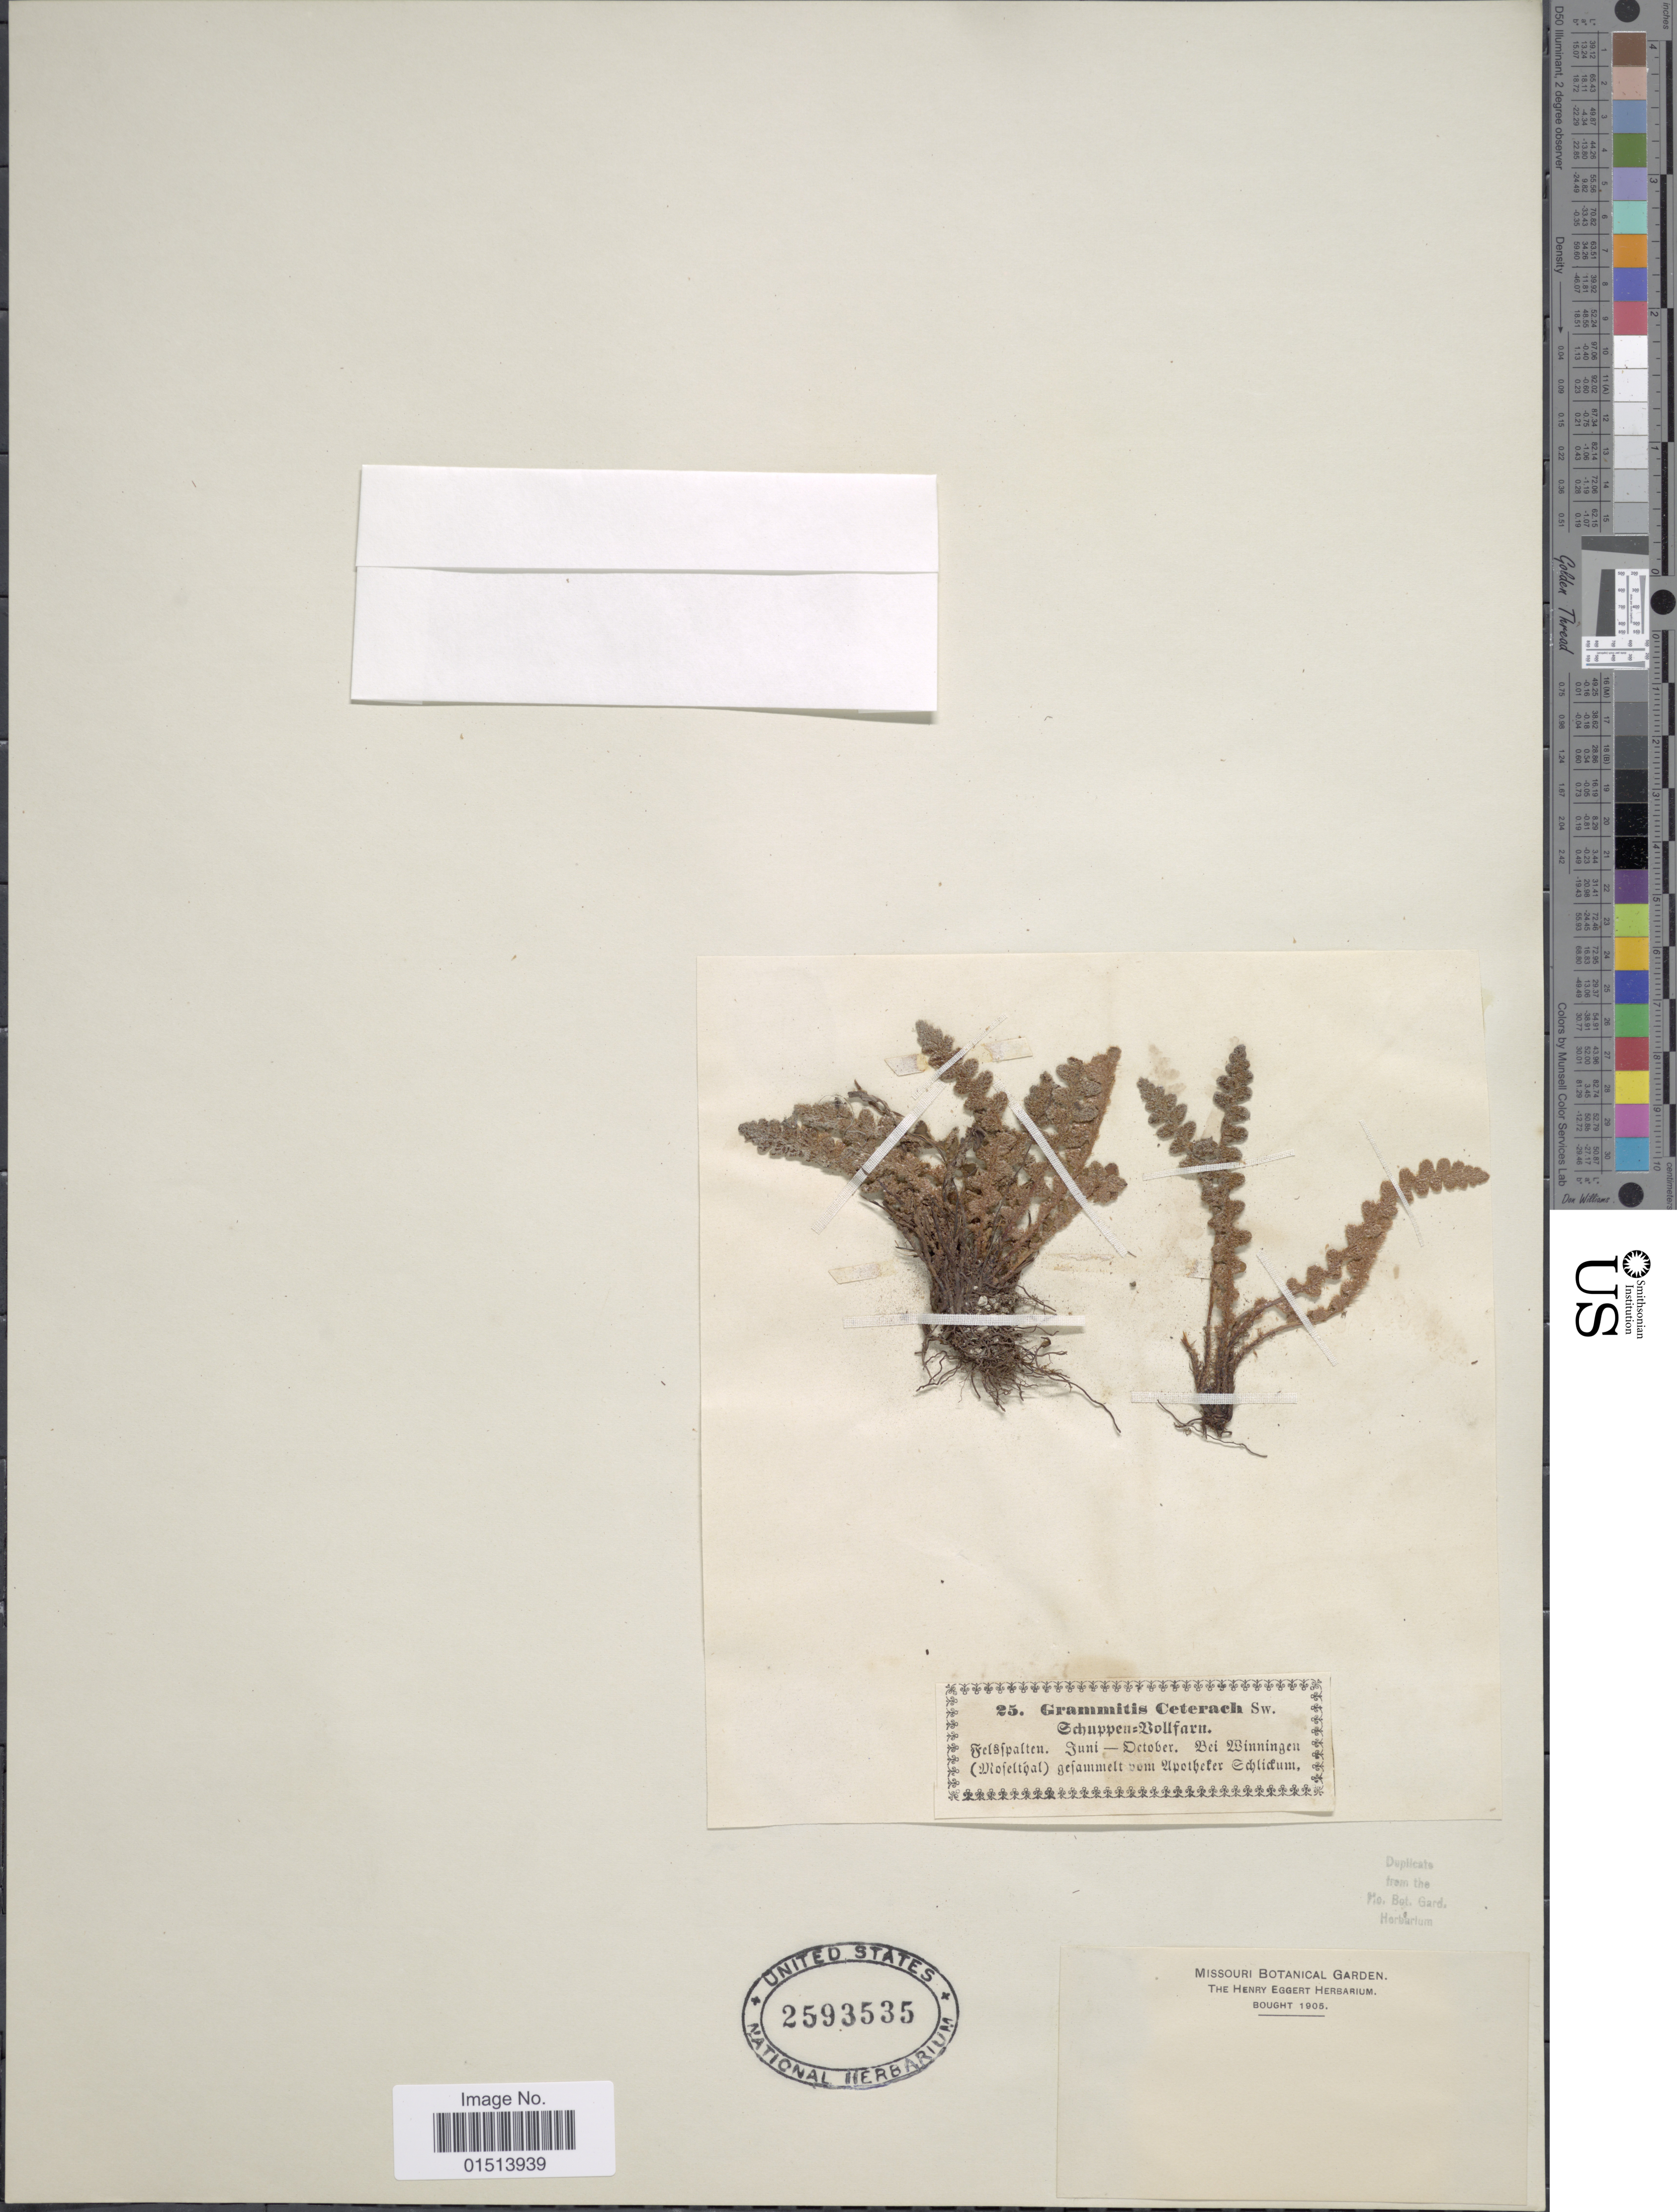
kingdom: Plantae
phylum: Tracheophyta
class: Polypodiopsida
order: Polypodiales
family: Aspleniaceae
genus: Asplenium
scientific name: Asplenium officinarum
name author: DC.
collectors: ex herb. Henry Eggert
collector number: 25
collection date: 1905-06/1905-10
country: Germany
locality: Felspalten, Bei Winningen (Mofeltval) gefammelt vom Upotheker Edlichum [interpreted]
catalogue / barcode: US 2593535